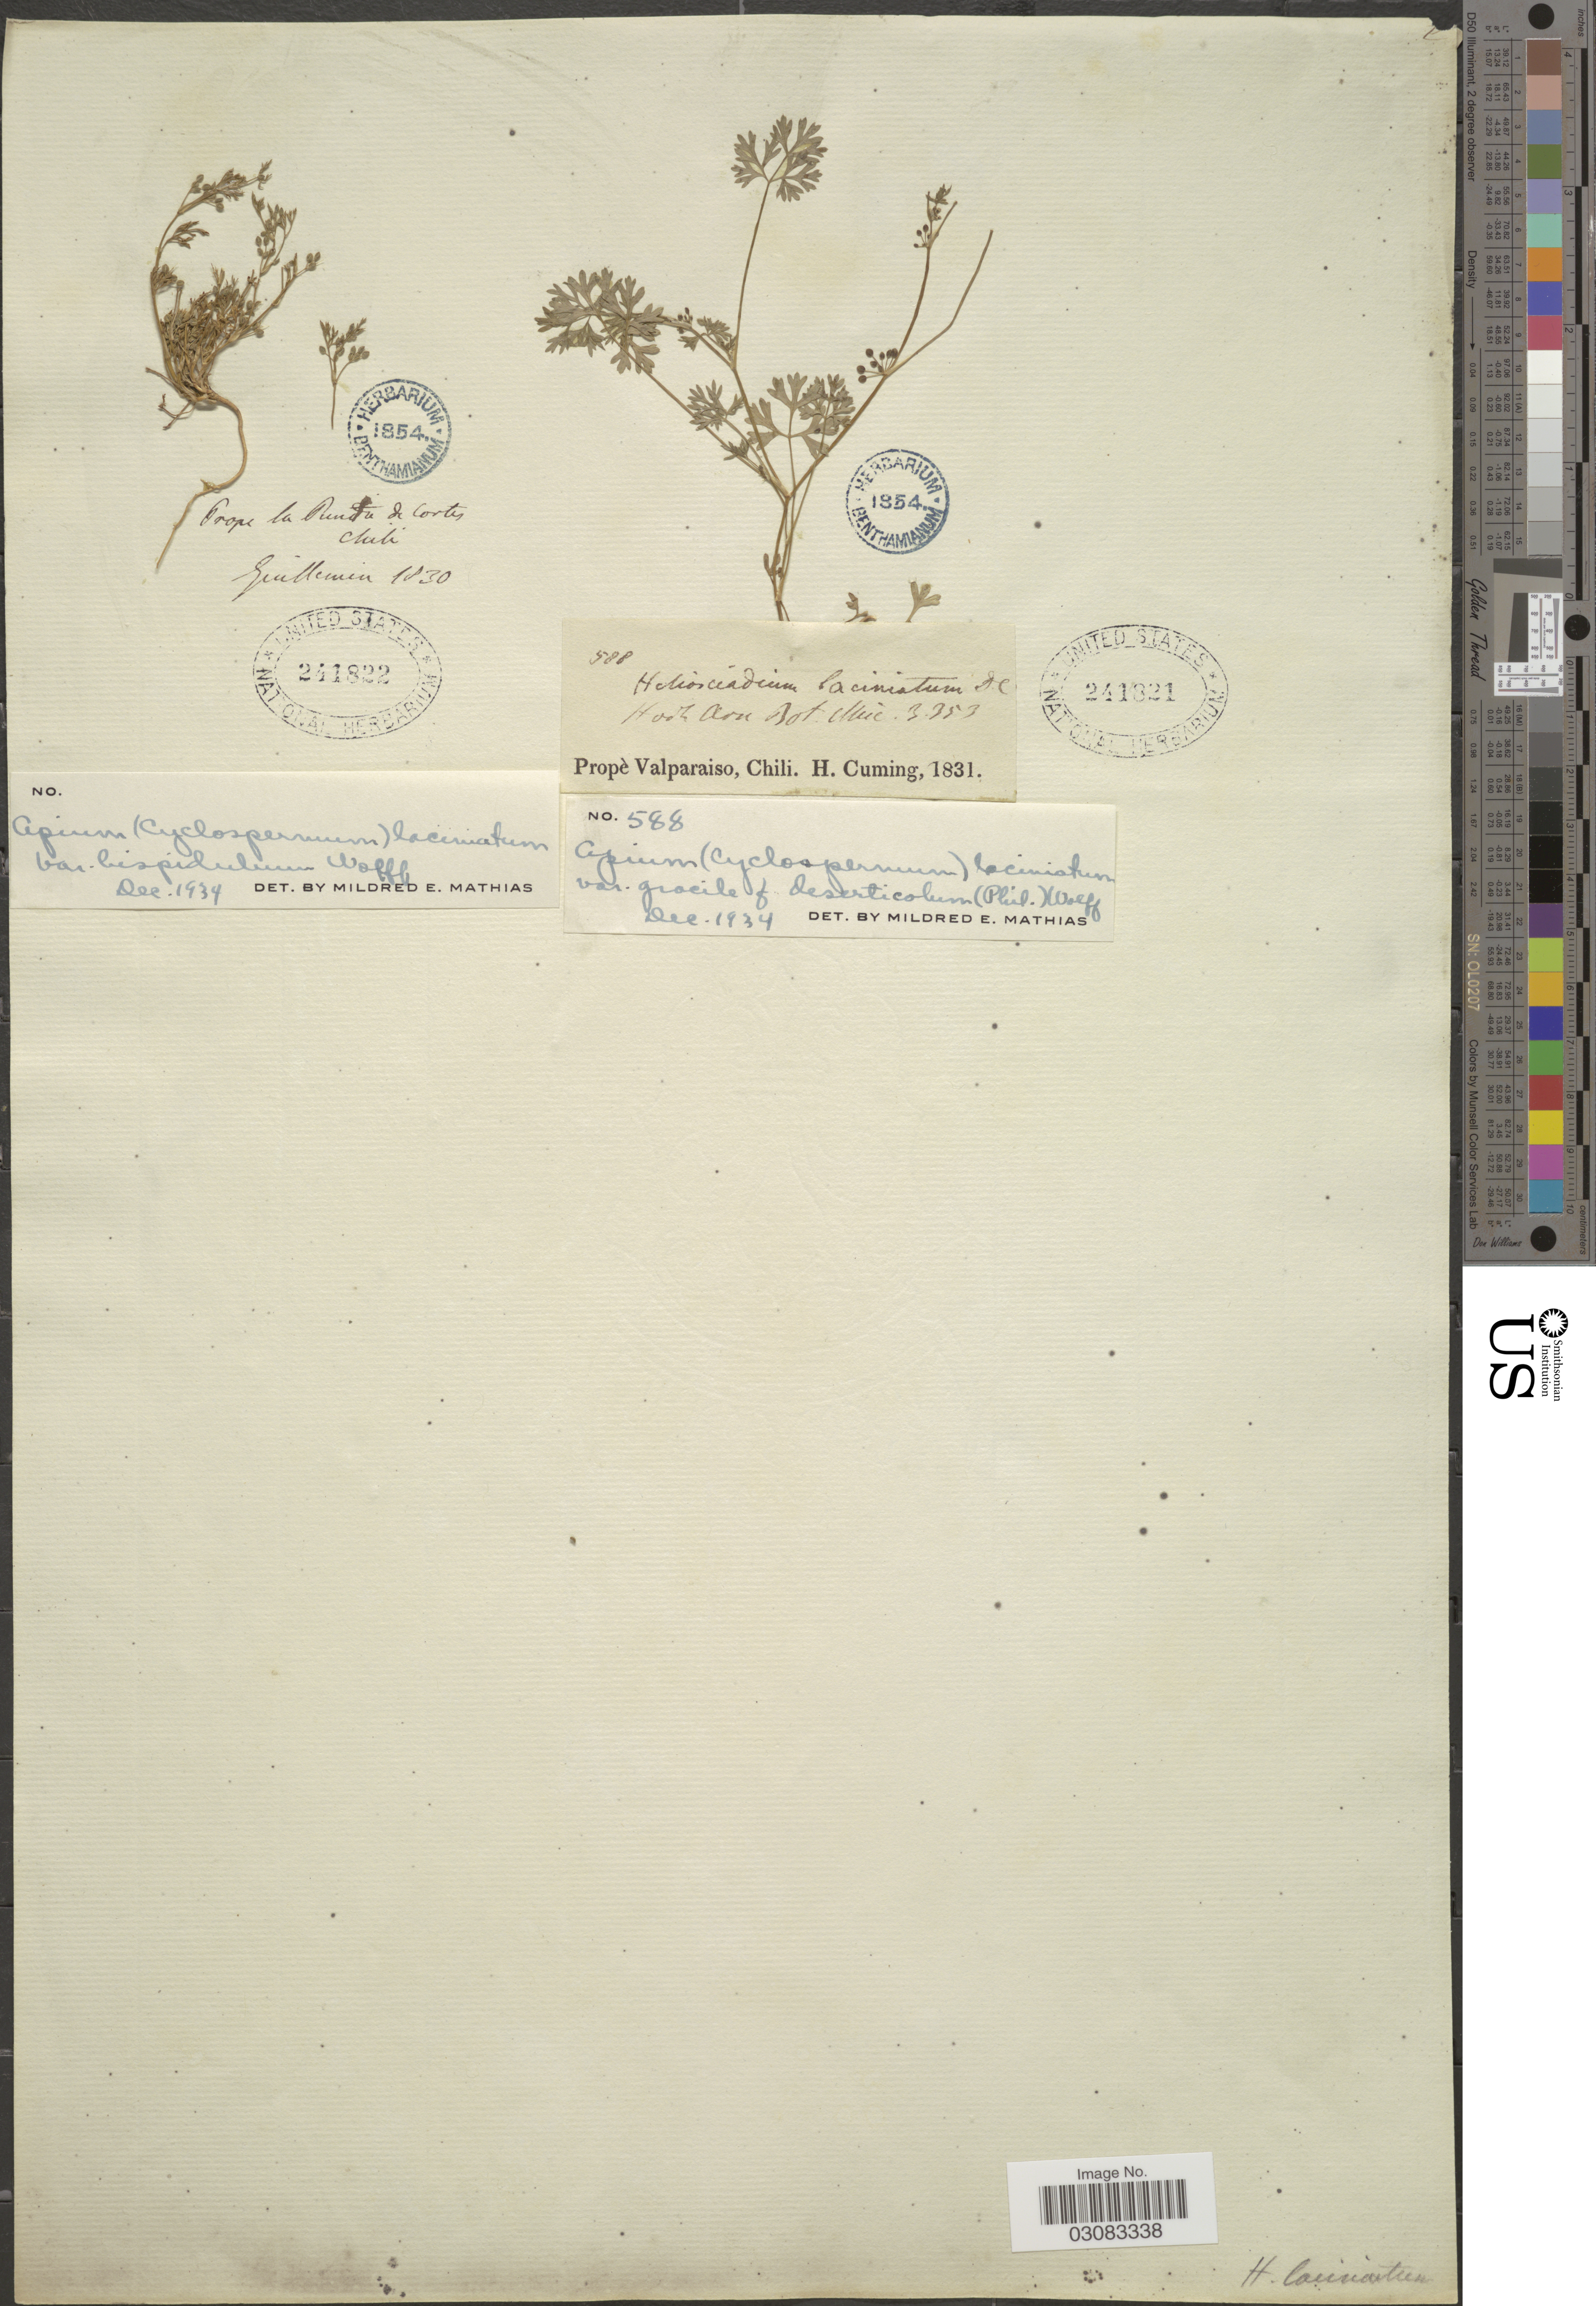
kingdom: Plantae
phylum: Tracheophyta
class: Magnoliopsida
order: Apiales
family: Apiaceae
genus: Cyclospermum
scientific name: Cyclospermum laciniatum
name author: (DC.) Constance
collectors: H. Cuming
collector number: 588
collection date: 1831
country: Chile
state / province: Valparaíso (V)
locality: Propè Valparaiso.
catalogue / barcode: US 241821-2